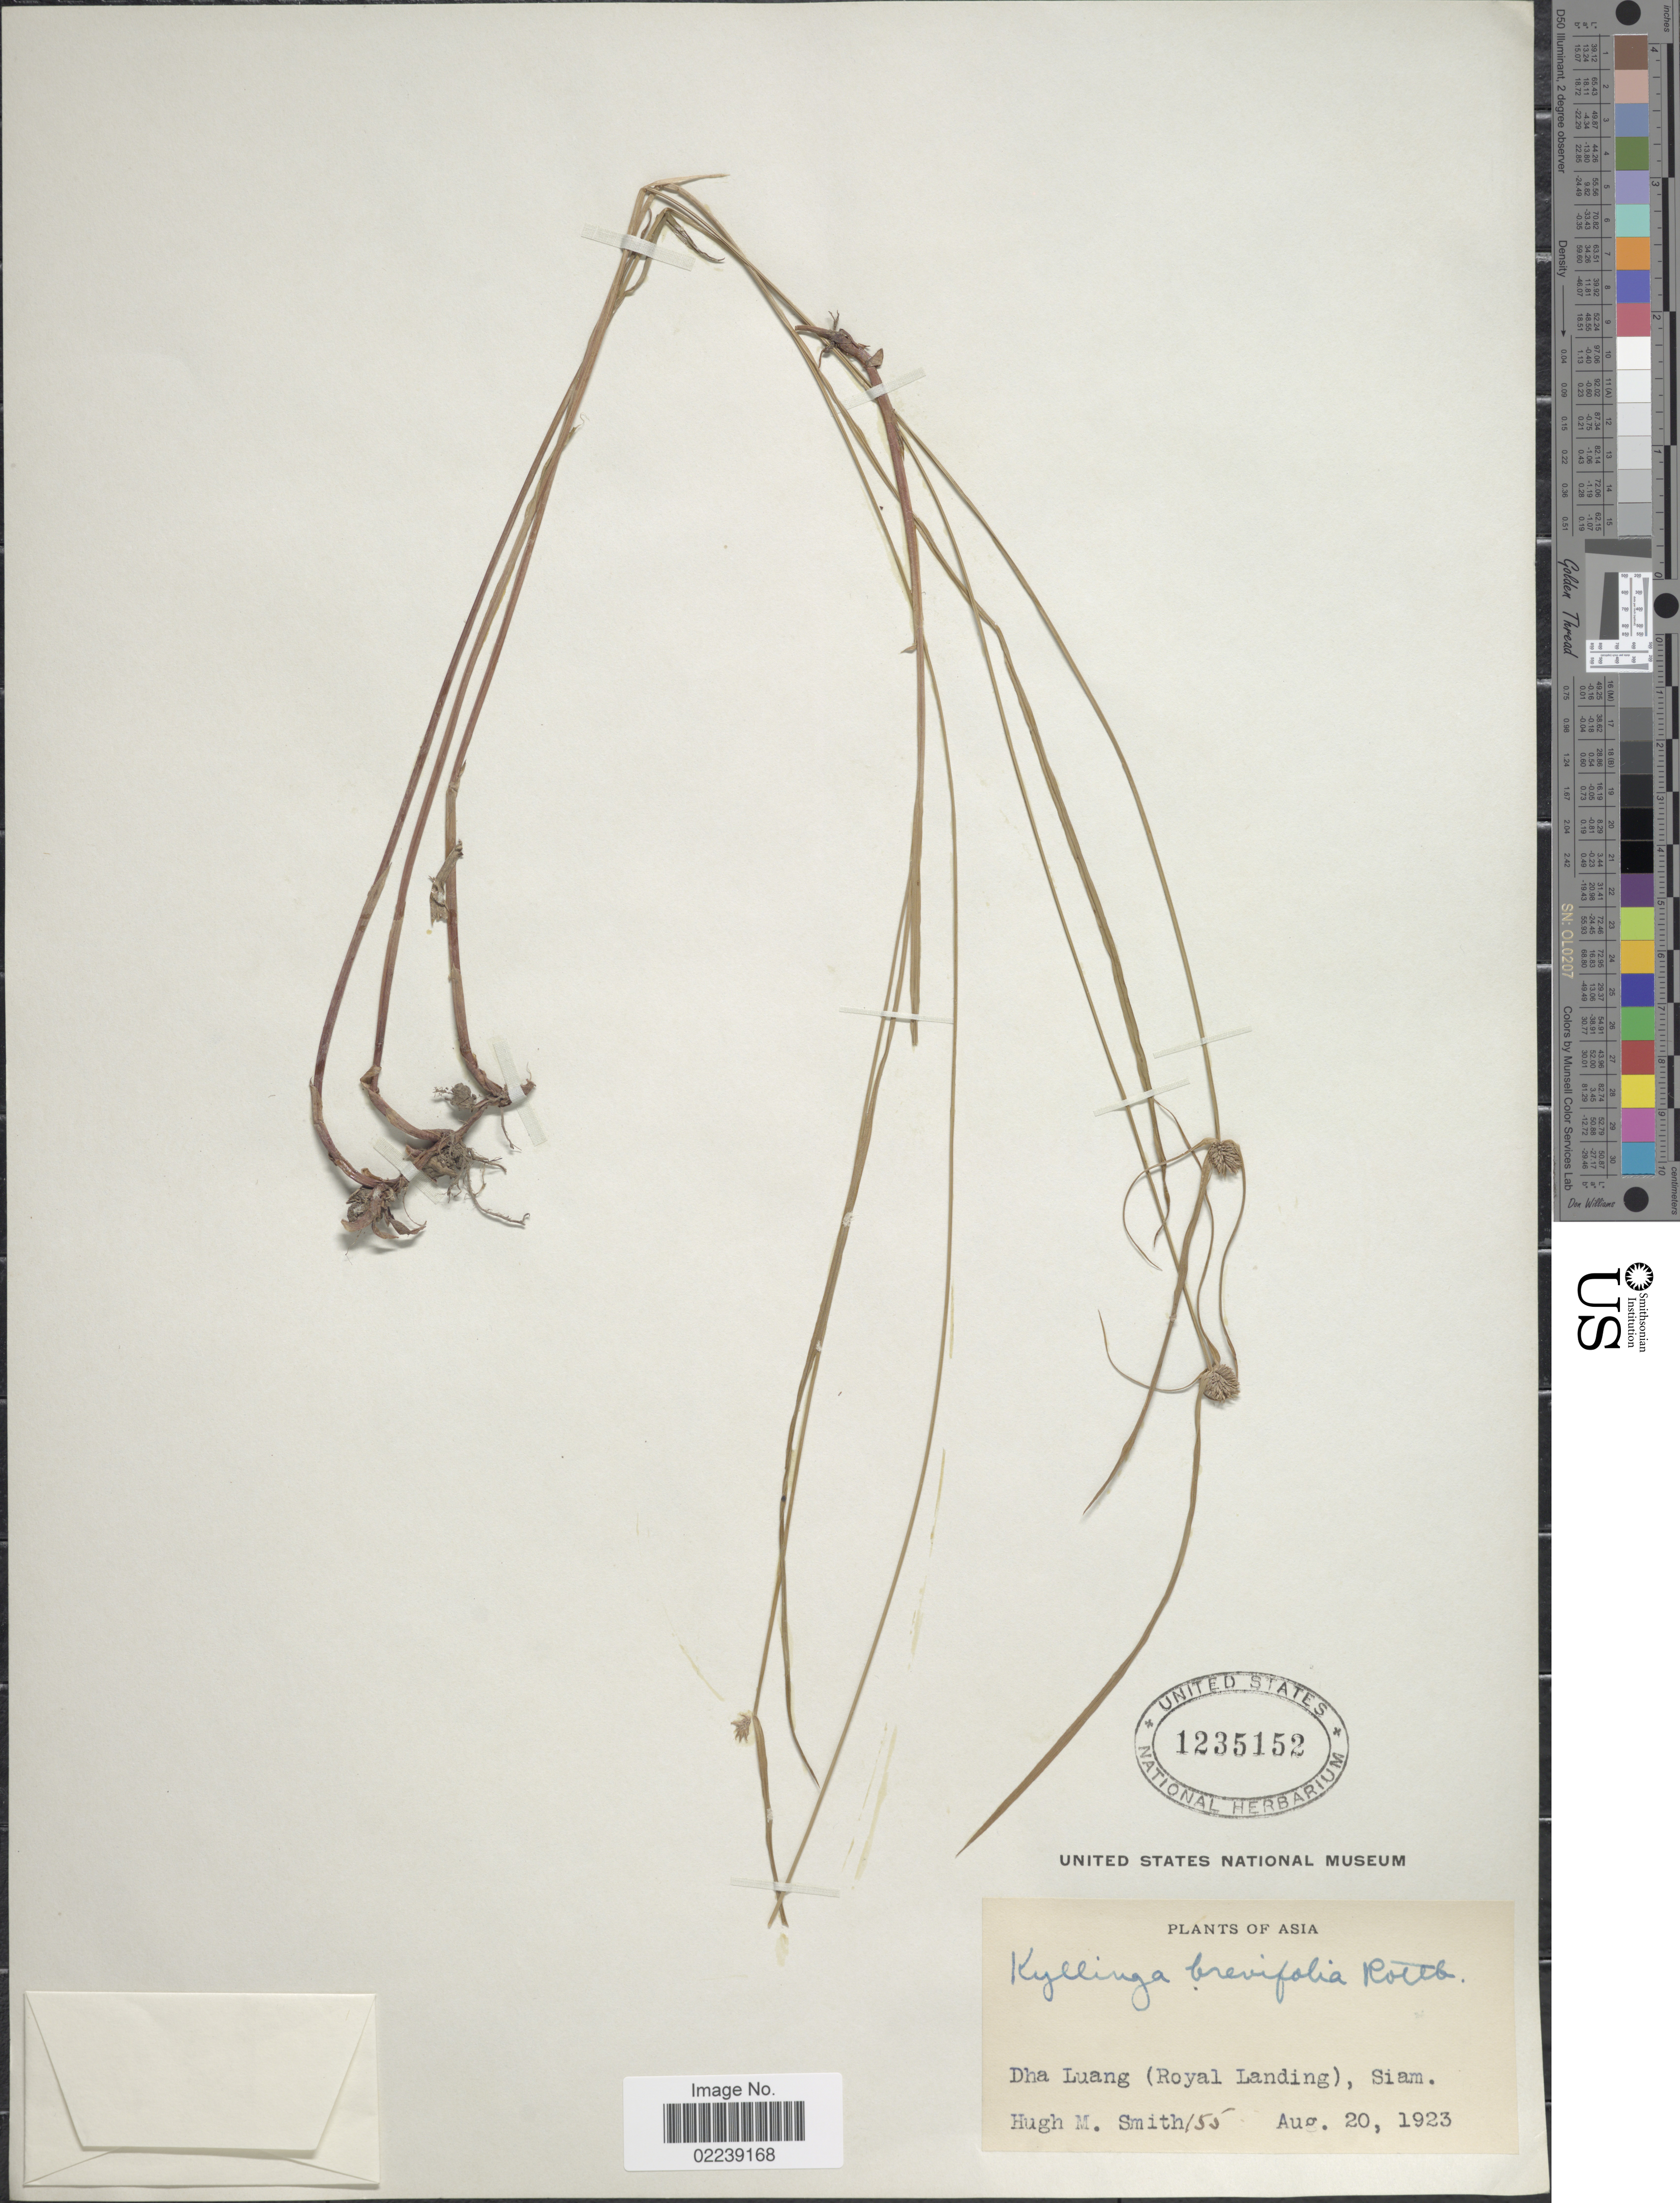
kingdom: Plantae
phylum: Tracheophyta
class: Liliopsida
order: Poales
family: Cyperaceae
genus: Cyperus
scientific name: Cyperus brevifolius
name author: (Rottb.) Hassk.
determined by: Strong, M. T., (US), Smithsonian Institution - National Museum of Natural History (UNITED STATES)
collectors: H. M. Smith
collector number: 155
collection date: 1923-08-20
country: Thailand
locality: Dha Luang (Royal Landing), Siam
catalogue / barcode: US 1235152